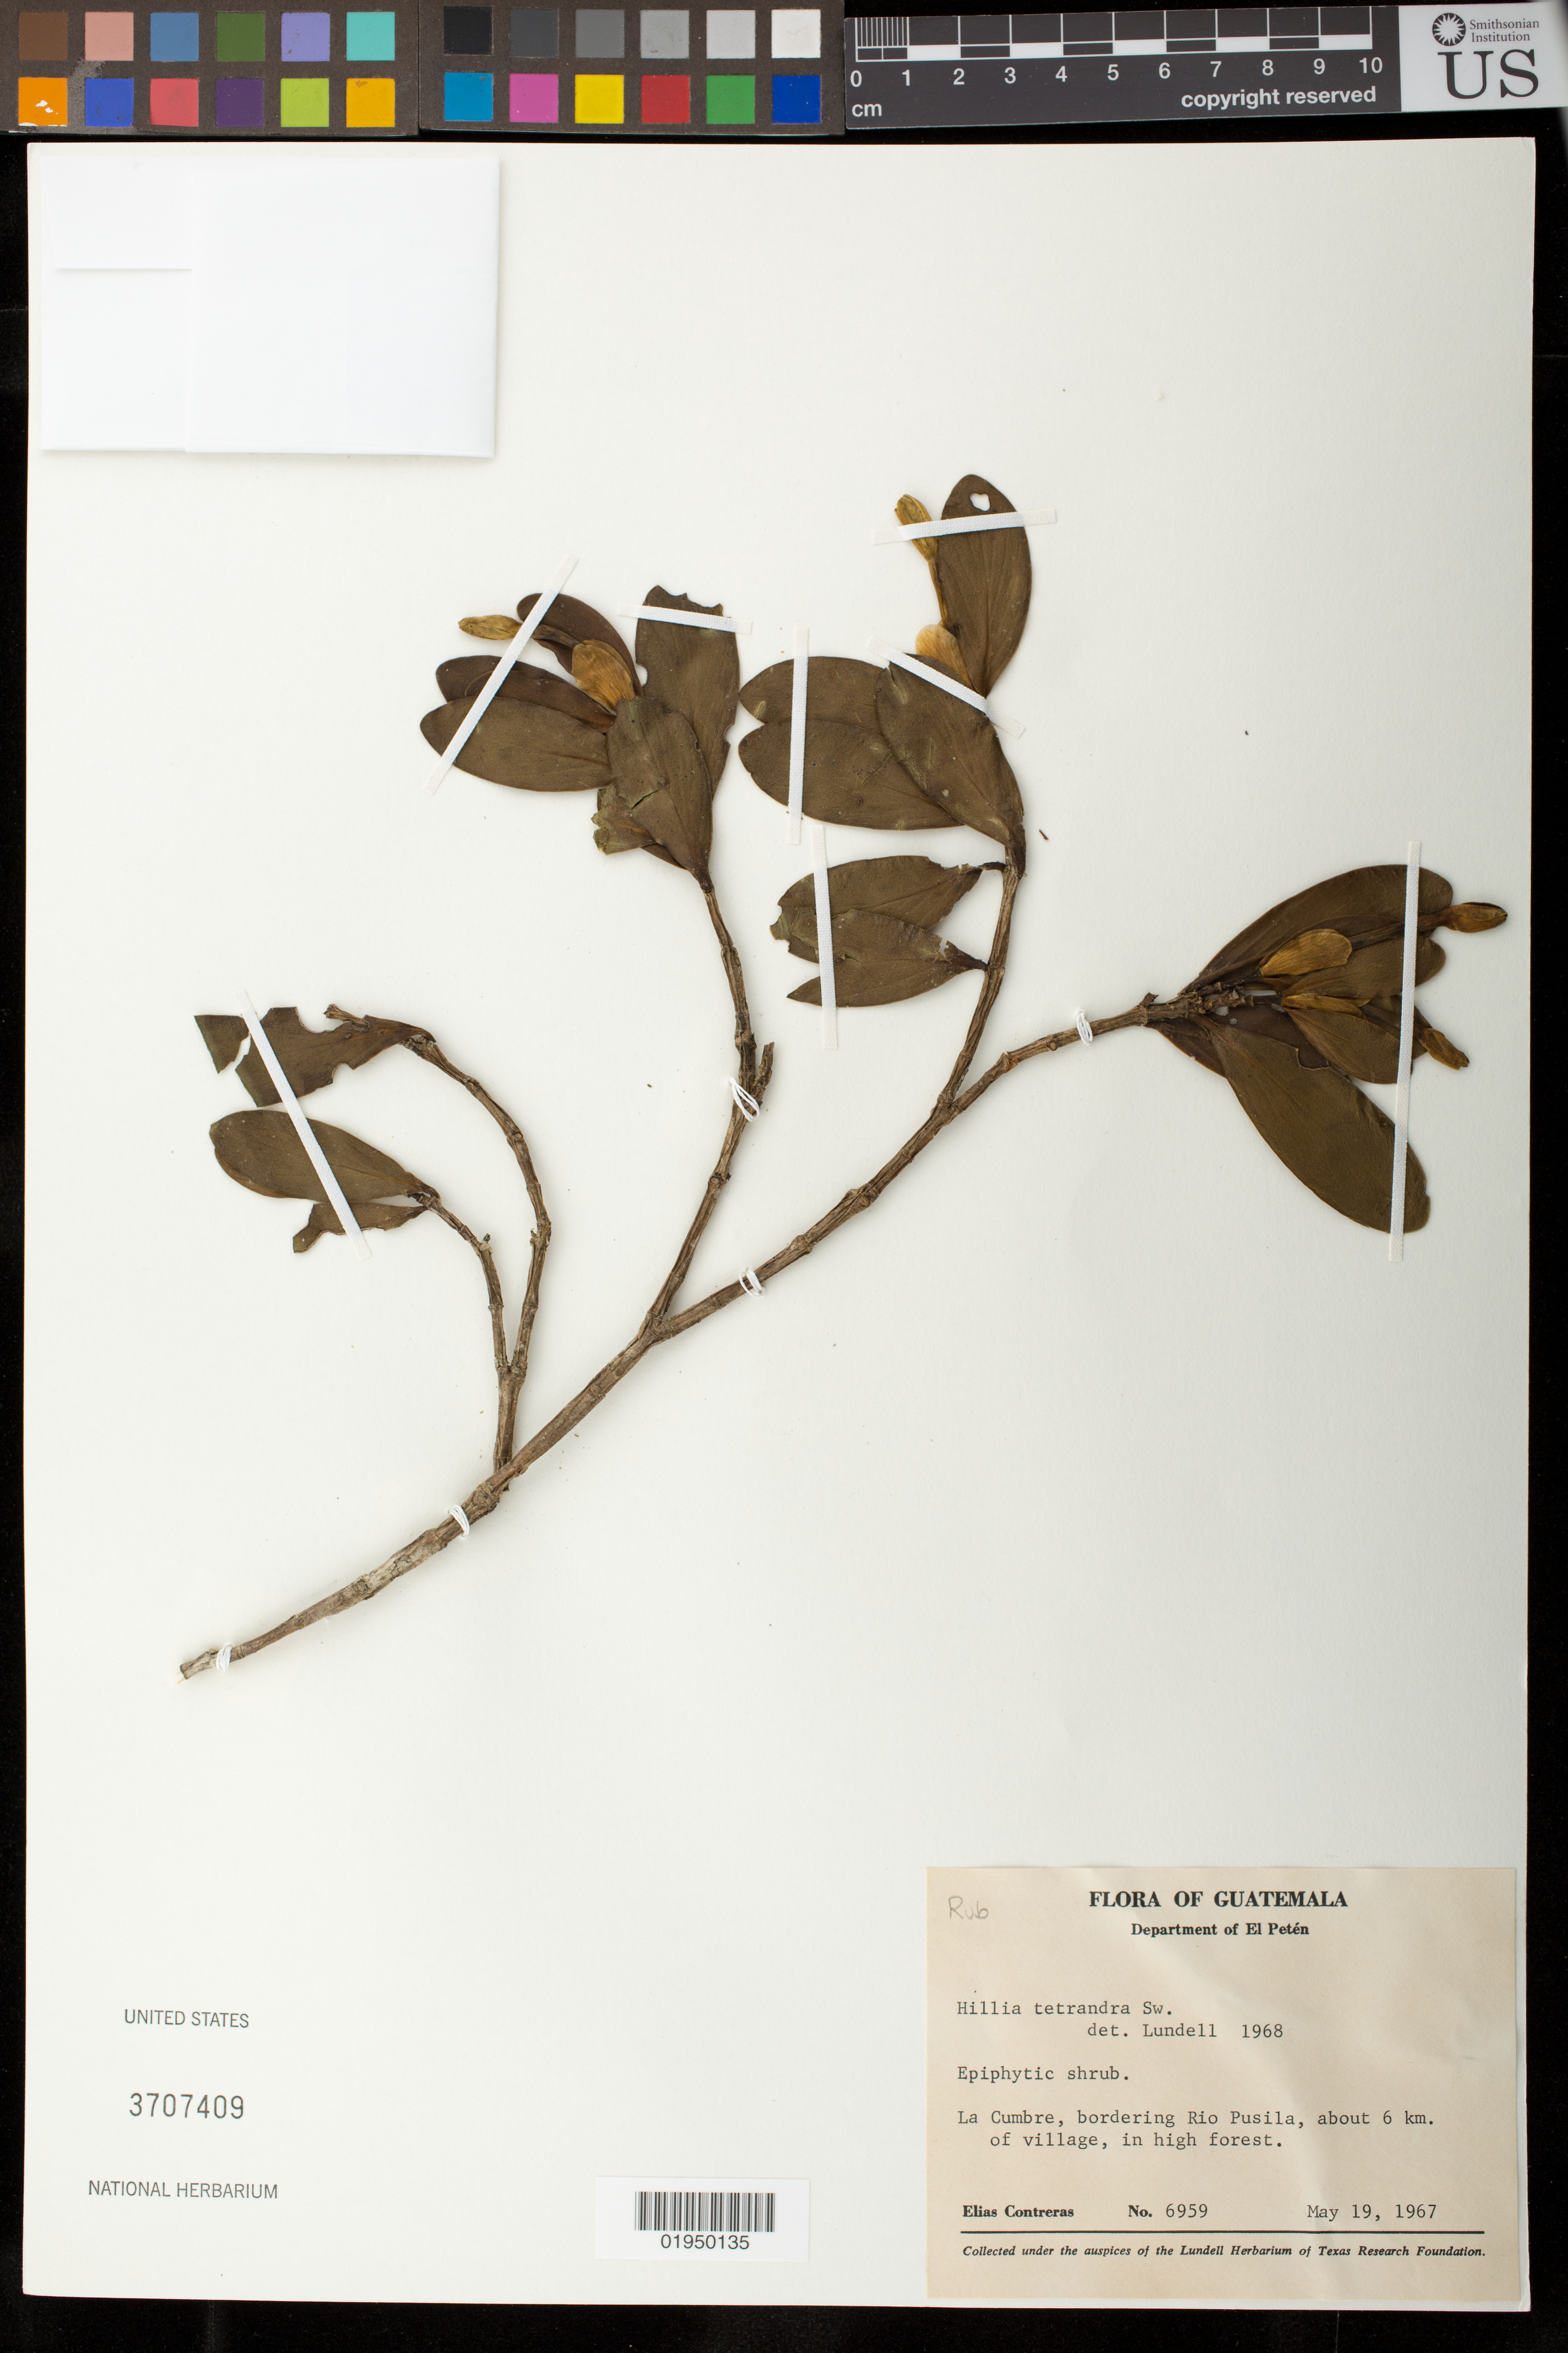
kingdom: Plantae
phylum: Tracheophyta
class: Magnoliopsida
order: Gentianales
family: Rubiaceae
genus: Hillia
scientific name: Hillia tetrandra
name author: Sw.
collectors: E. Contreras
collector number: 6959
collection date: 1967-05-19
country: Guatemala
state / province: El Petén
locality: LA Cumbre, bordering Rio Pusila, about 6 km. of village, in forest.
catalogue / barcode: US 3707409